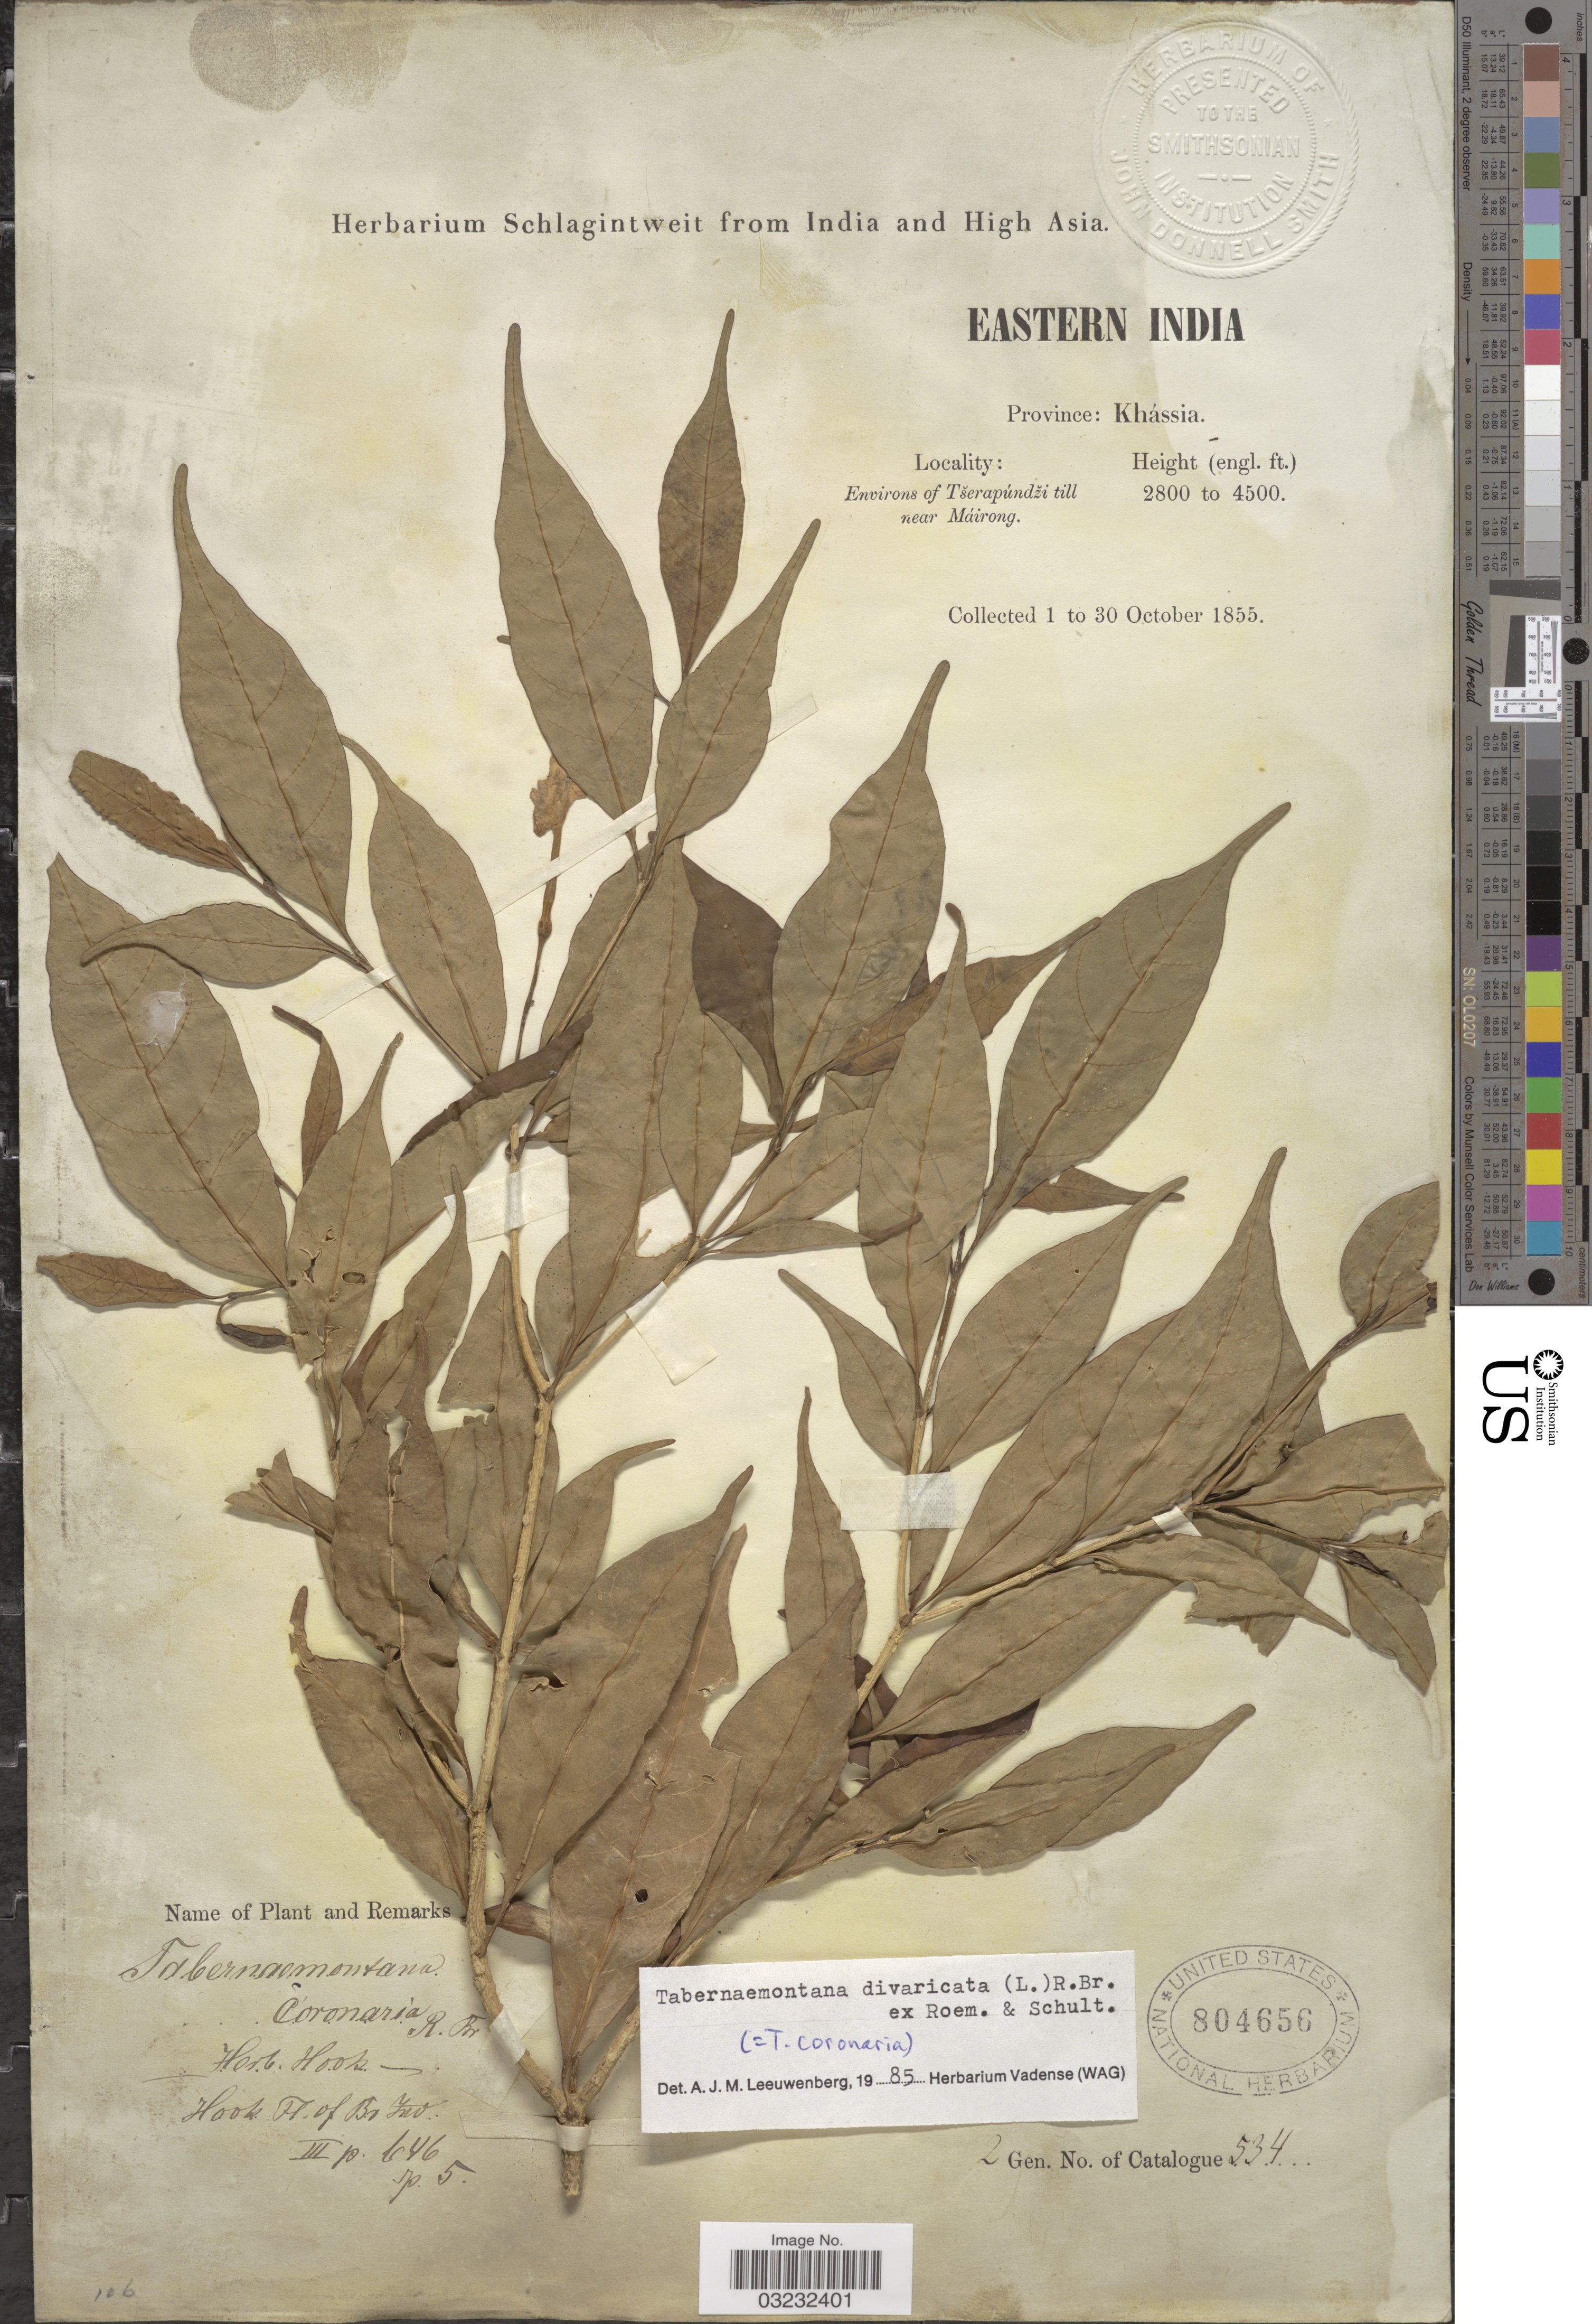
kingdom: Plantae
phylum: Tracheophyta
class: Magnoliopsida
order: Gentianales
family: Apocynaceae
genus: Tabernaemontana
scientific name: Tabernaemontana divaricata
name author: (L.) R. Br. ex Roem. & Schult.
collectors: ex herb. Schlagintweit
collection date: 1855-10-01/1855-10-30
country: India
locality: Eastern India, Province: Khássia. Environs of Tserapúndzi till near Máirong.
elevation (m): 853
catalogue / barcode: US 804656